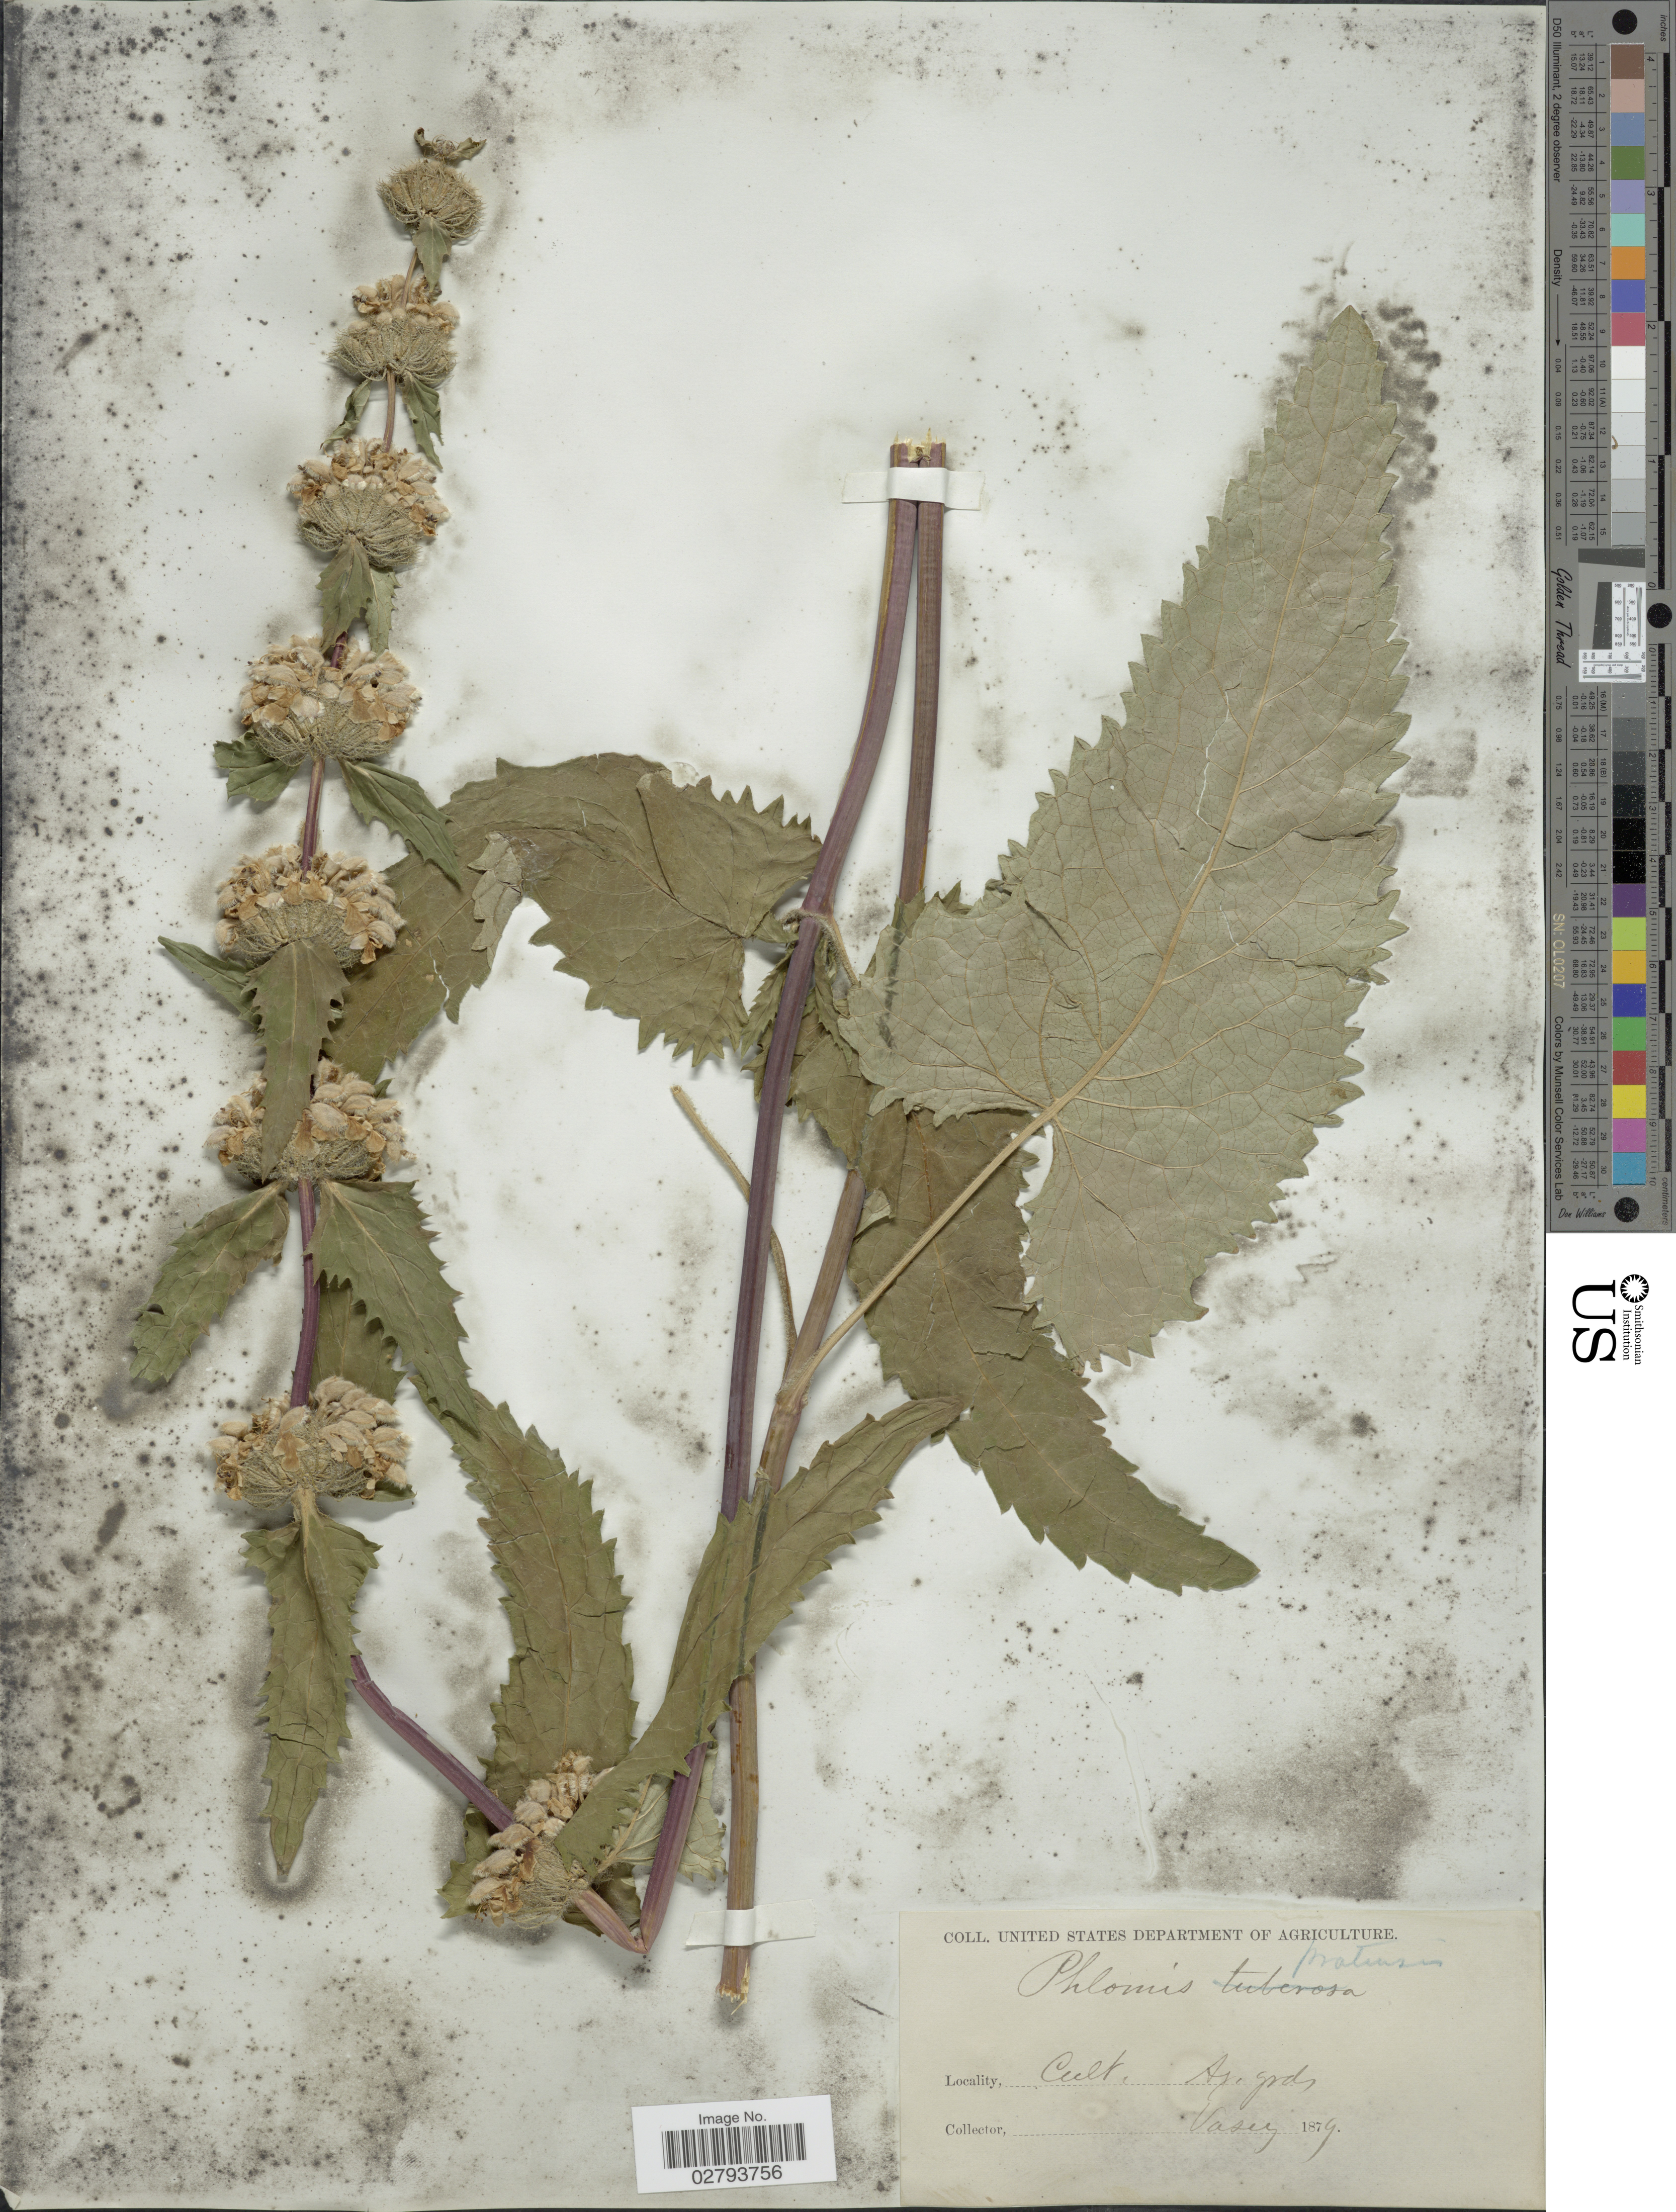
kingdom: Plantae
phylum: Tracheophyta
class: Magnoliopsida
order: Lamiales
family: Lamiaceae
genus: Phlomoides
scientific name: Phlomoides pratensis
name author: (Kar. & Kir.) Adylov et al.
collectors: Vasey, --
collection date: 1879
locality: Agr. grds.